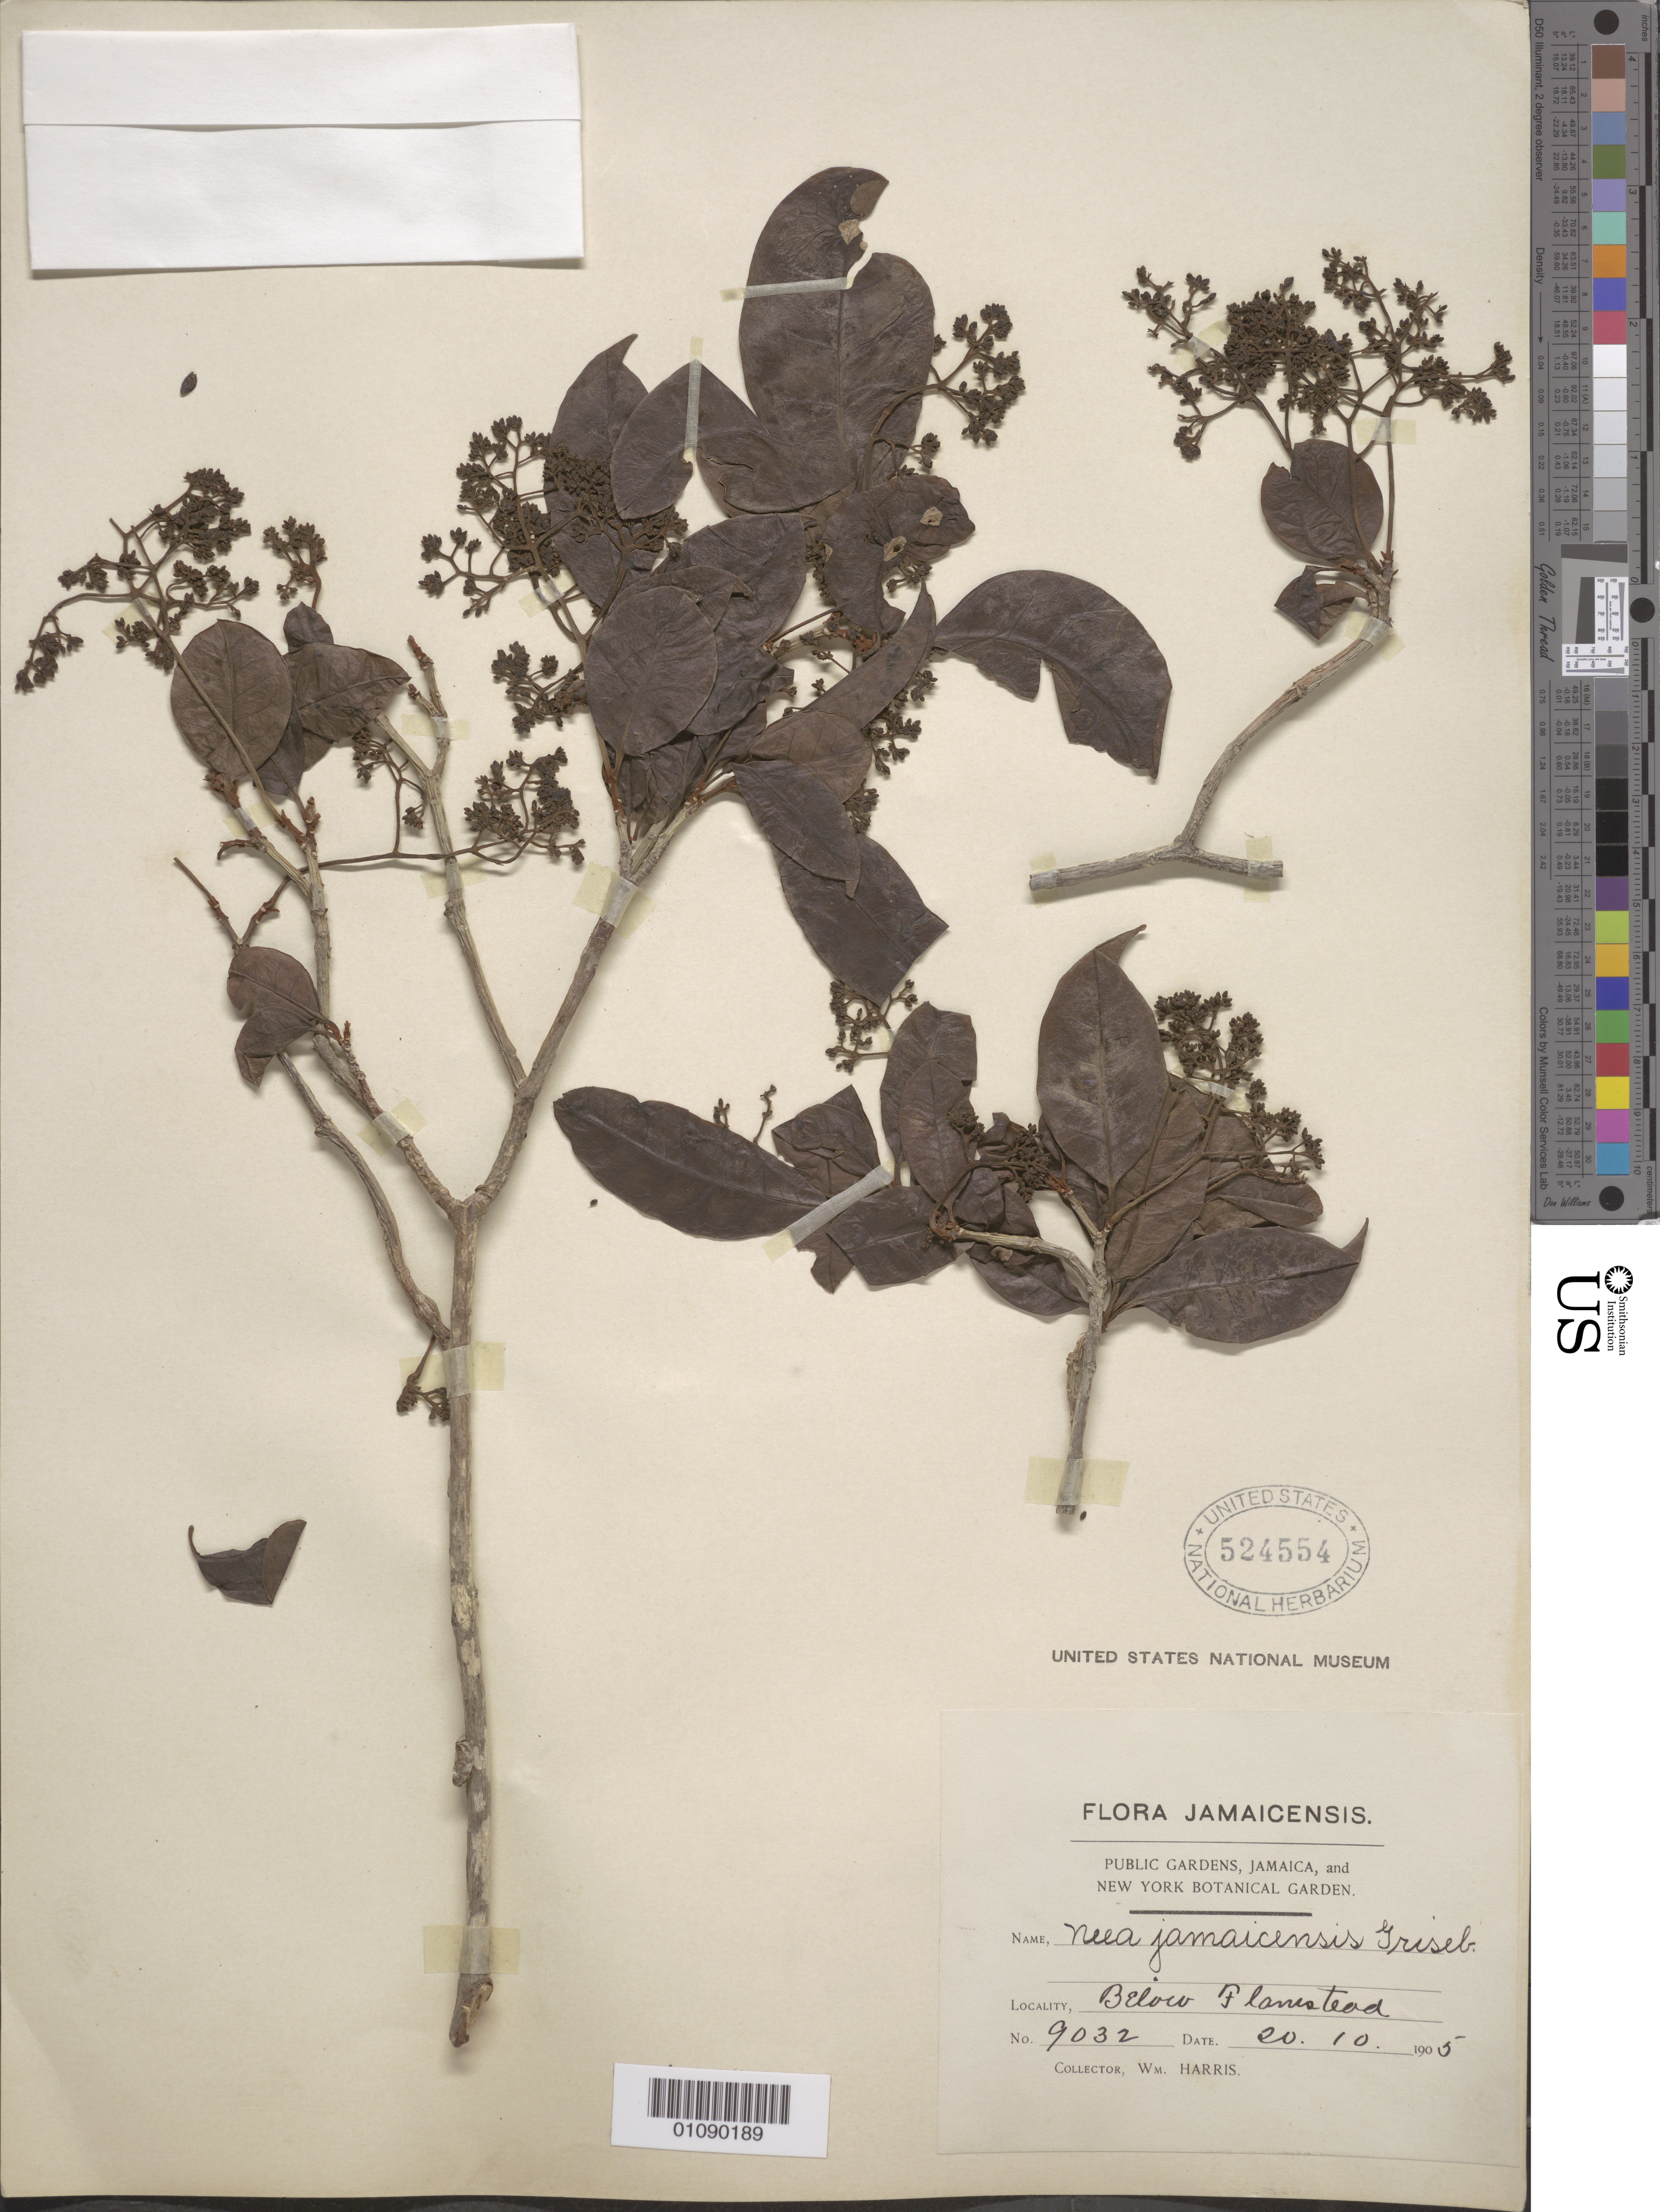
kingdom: Plantae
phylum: Tracheophyta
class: Magnoliopsida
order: Caryophyllales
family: Nyctaginaceae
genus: Neea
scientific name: Neea jamaicensis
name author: Griseb.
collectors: W. Harris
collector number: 9032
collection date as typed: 20 Oct 1905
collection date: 1905-10-20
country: Jamaica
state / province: Saint James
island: Jamaica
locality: Below Flamstead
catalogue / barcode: US 524554